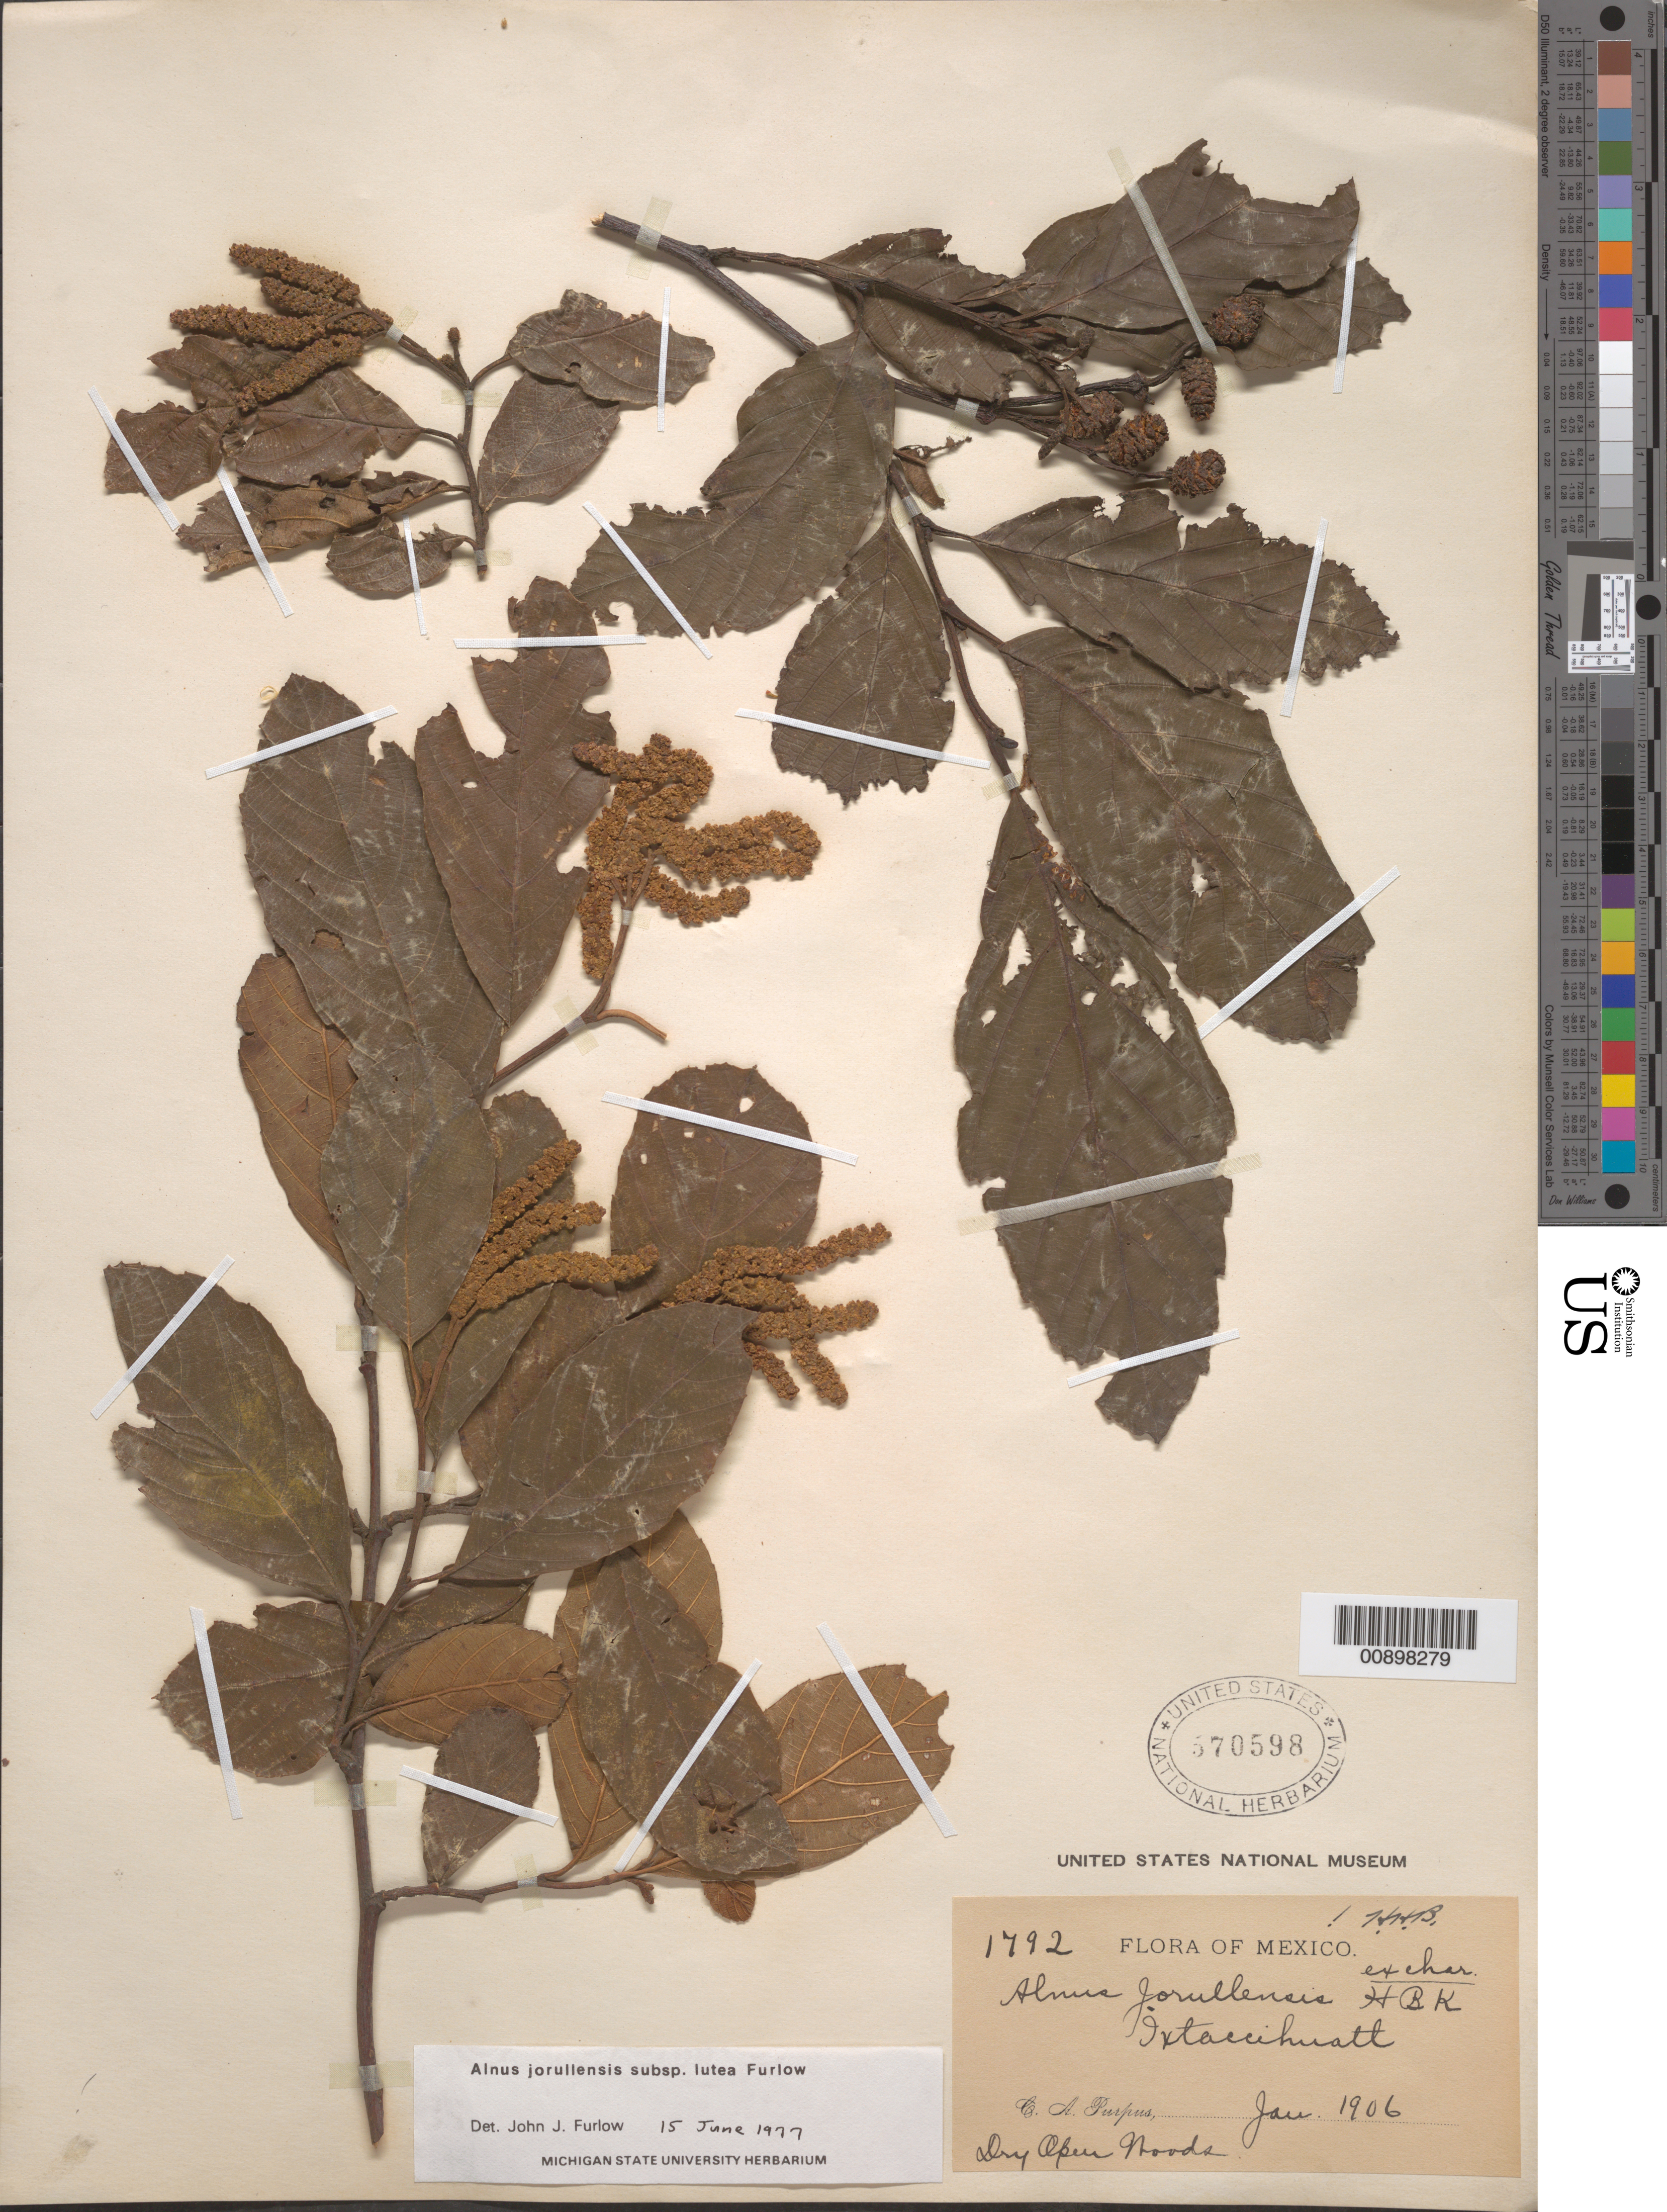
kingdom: Plantae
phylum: Tracheophyta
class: Magnoliopsida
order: Fagales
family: Betulaceae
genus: Alnus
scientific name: Alnus jorullensis subsp. lutea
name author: Furlow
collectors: C. A. Purpus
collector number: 1792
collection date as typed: Jan 1906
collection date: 1906-01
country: Mexico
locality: Ixtaccihuatl.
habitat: Dry open woods.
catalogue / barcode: US 570598